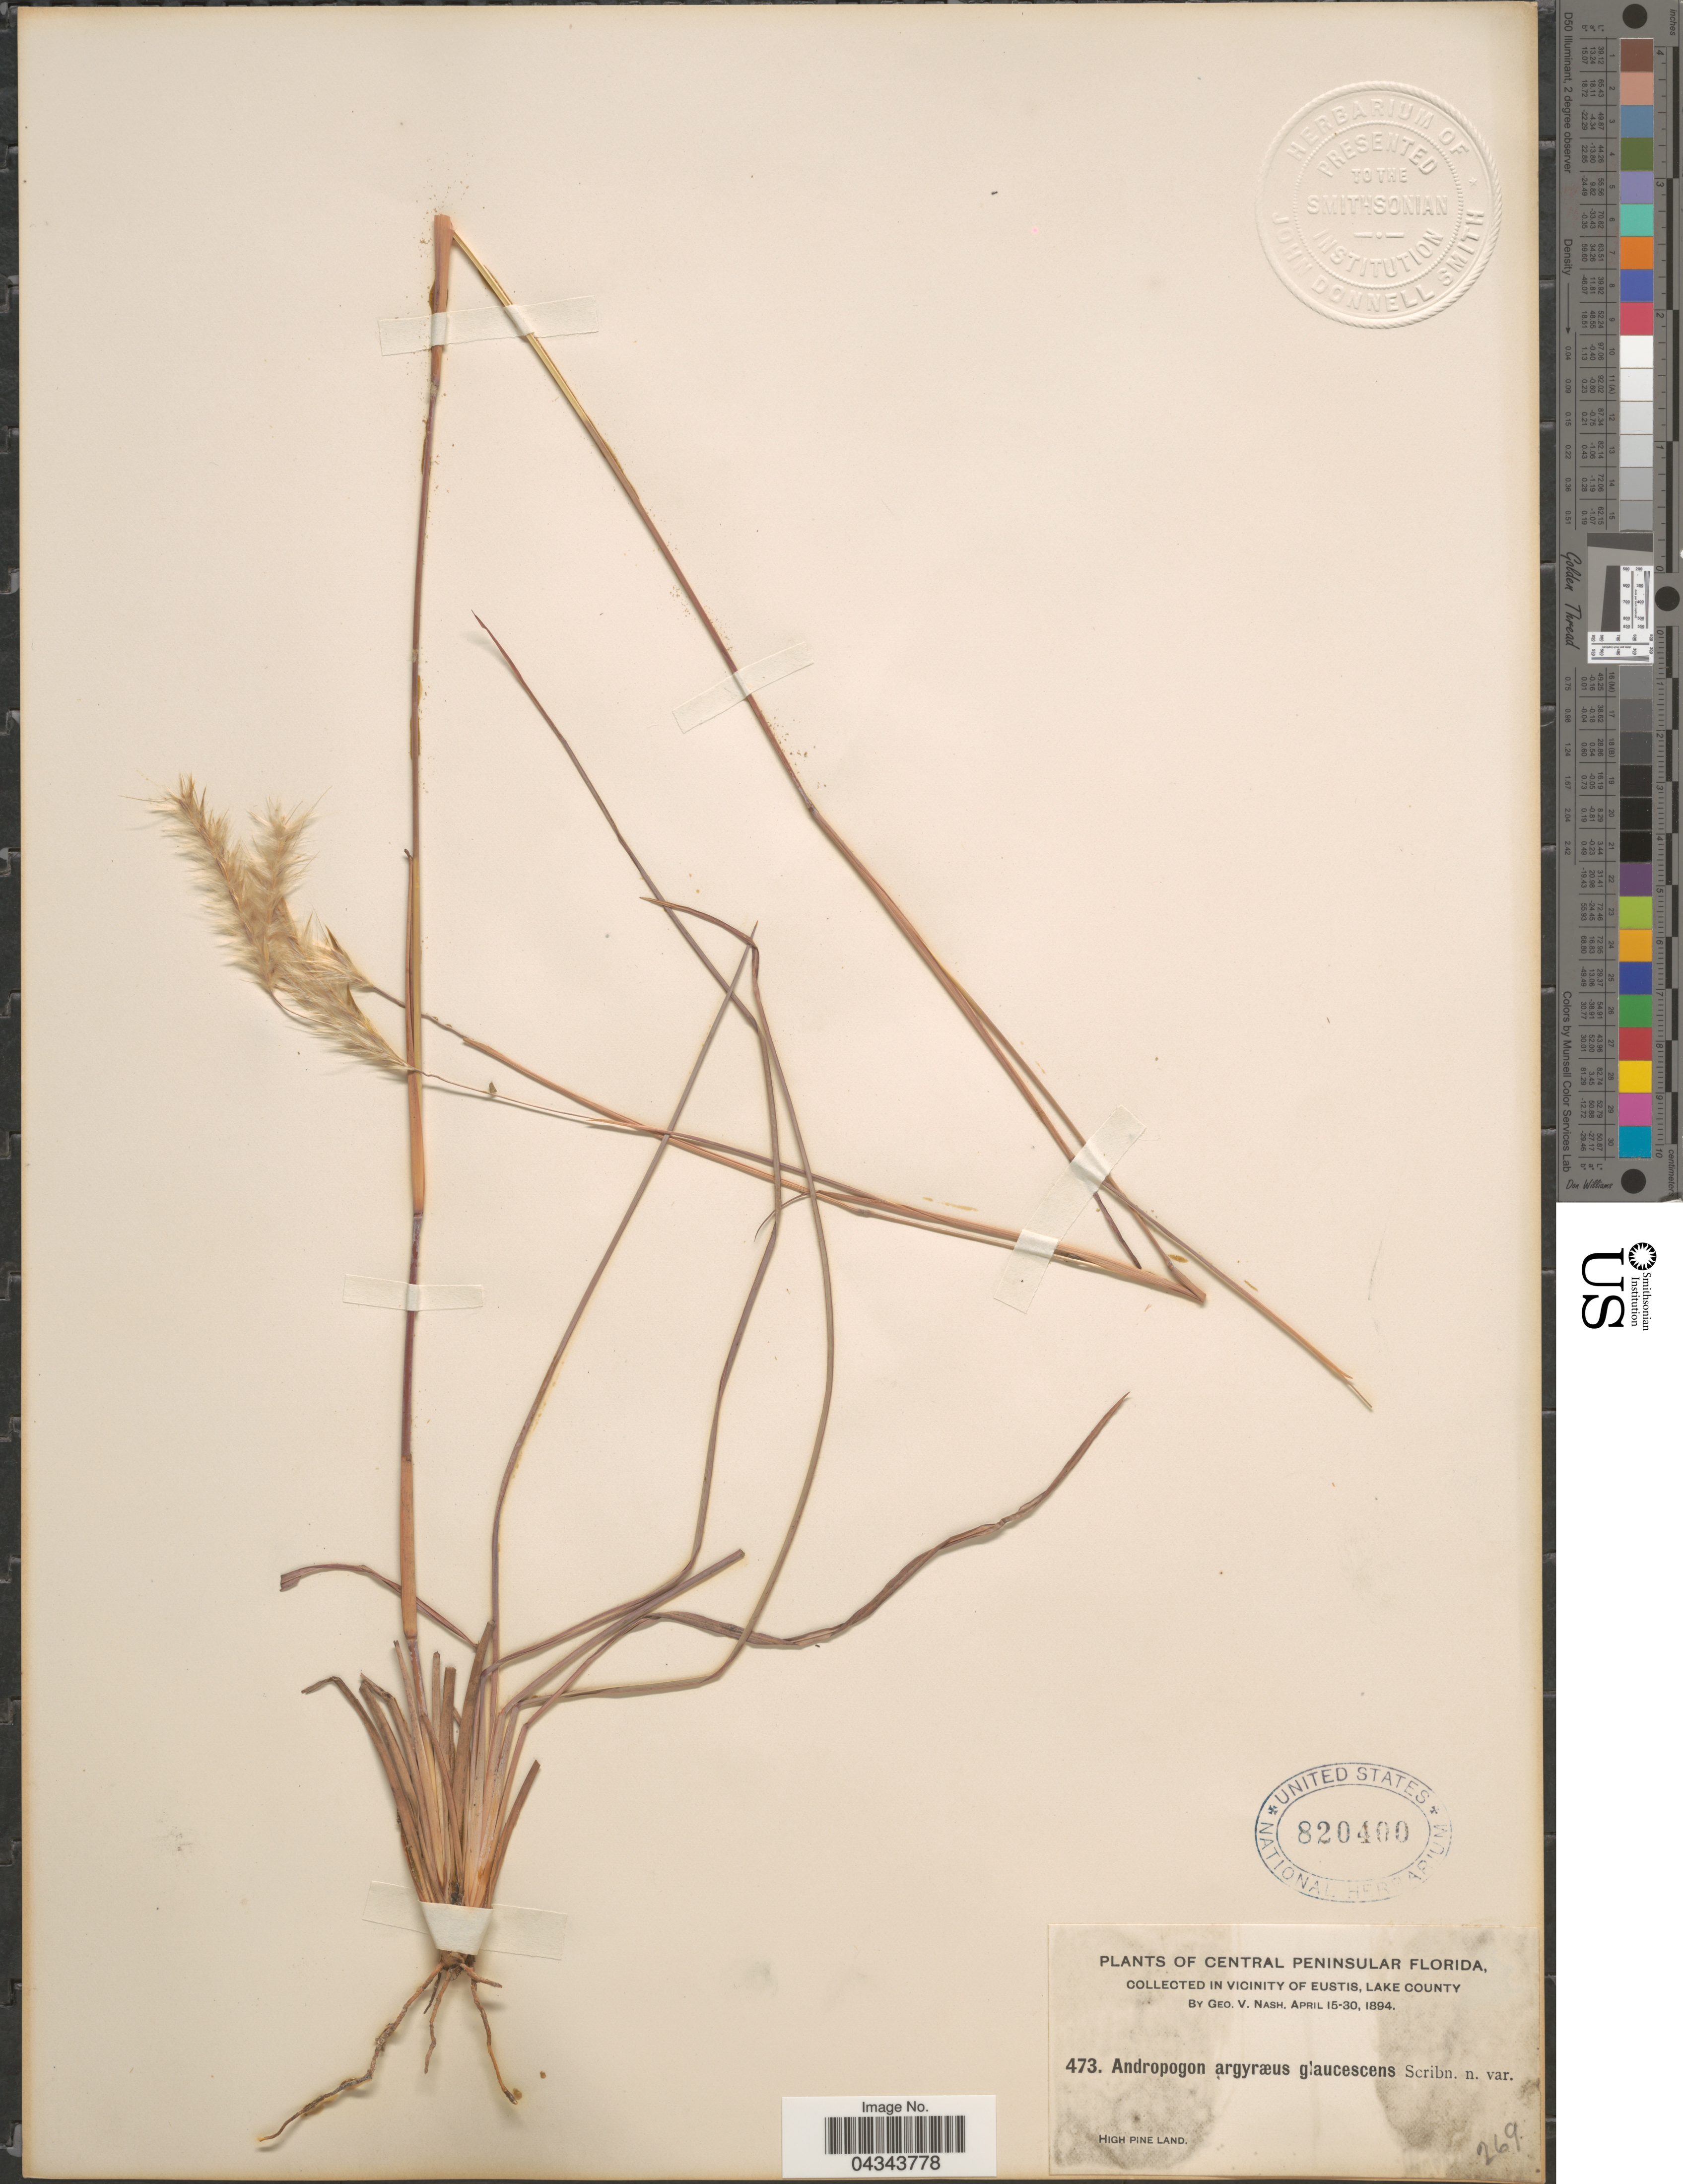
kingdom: Plantae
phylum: Tracheophyta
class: Liliopsida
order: Poales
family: Poaceae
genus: Andropogon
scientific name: Andropogon ternarius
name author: Michx.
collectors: G. V. Nash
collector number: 473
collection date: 1894-04-15/1894-04-30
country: United States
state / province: Florida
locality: Central Peninsular Florida. In vicinity of Eustis, Lake County.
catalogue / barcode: US 820400